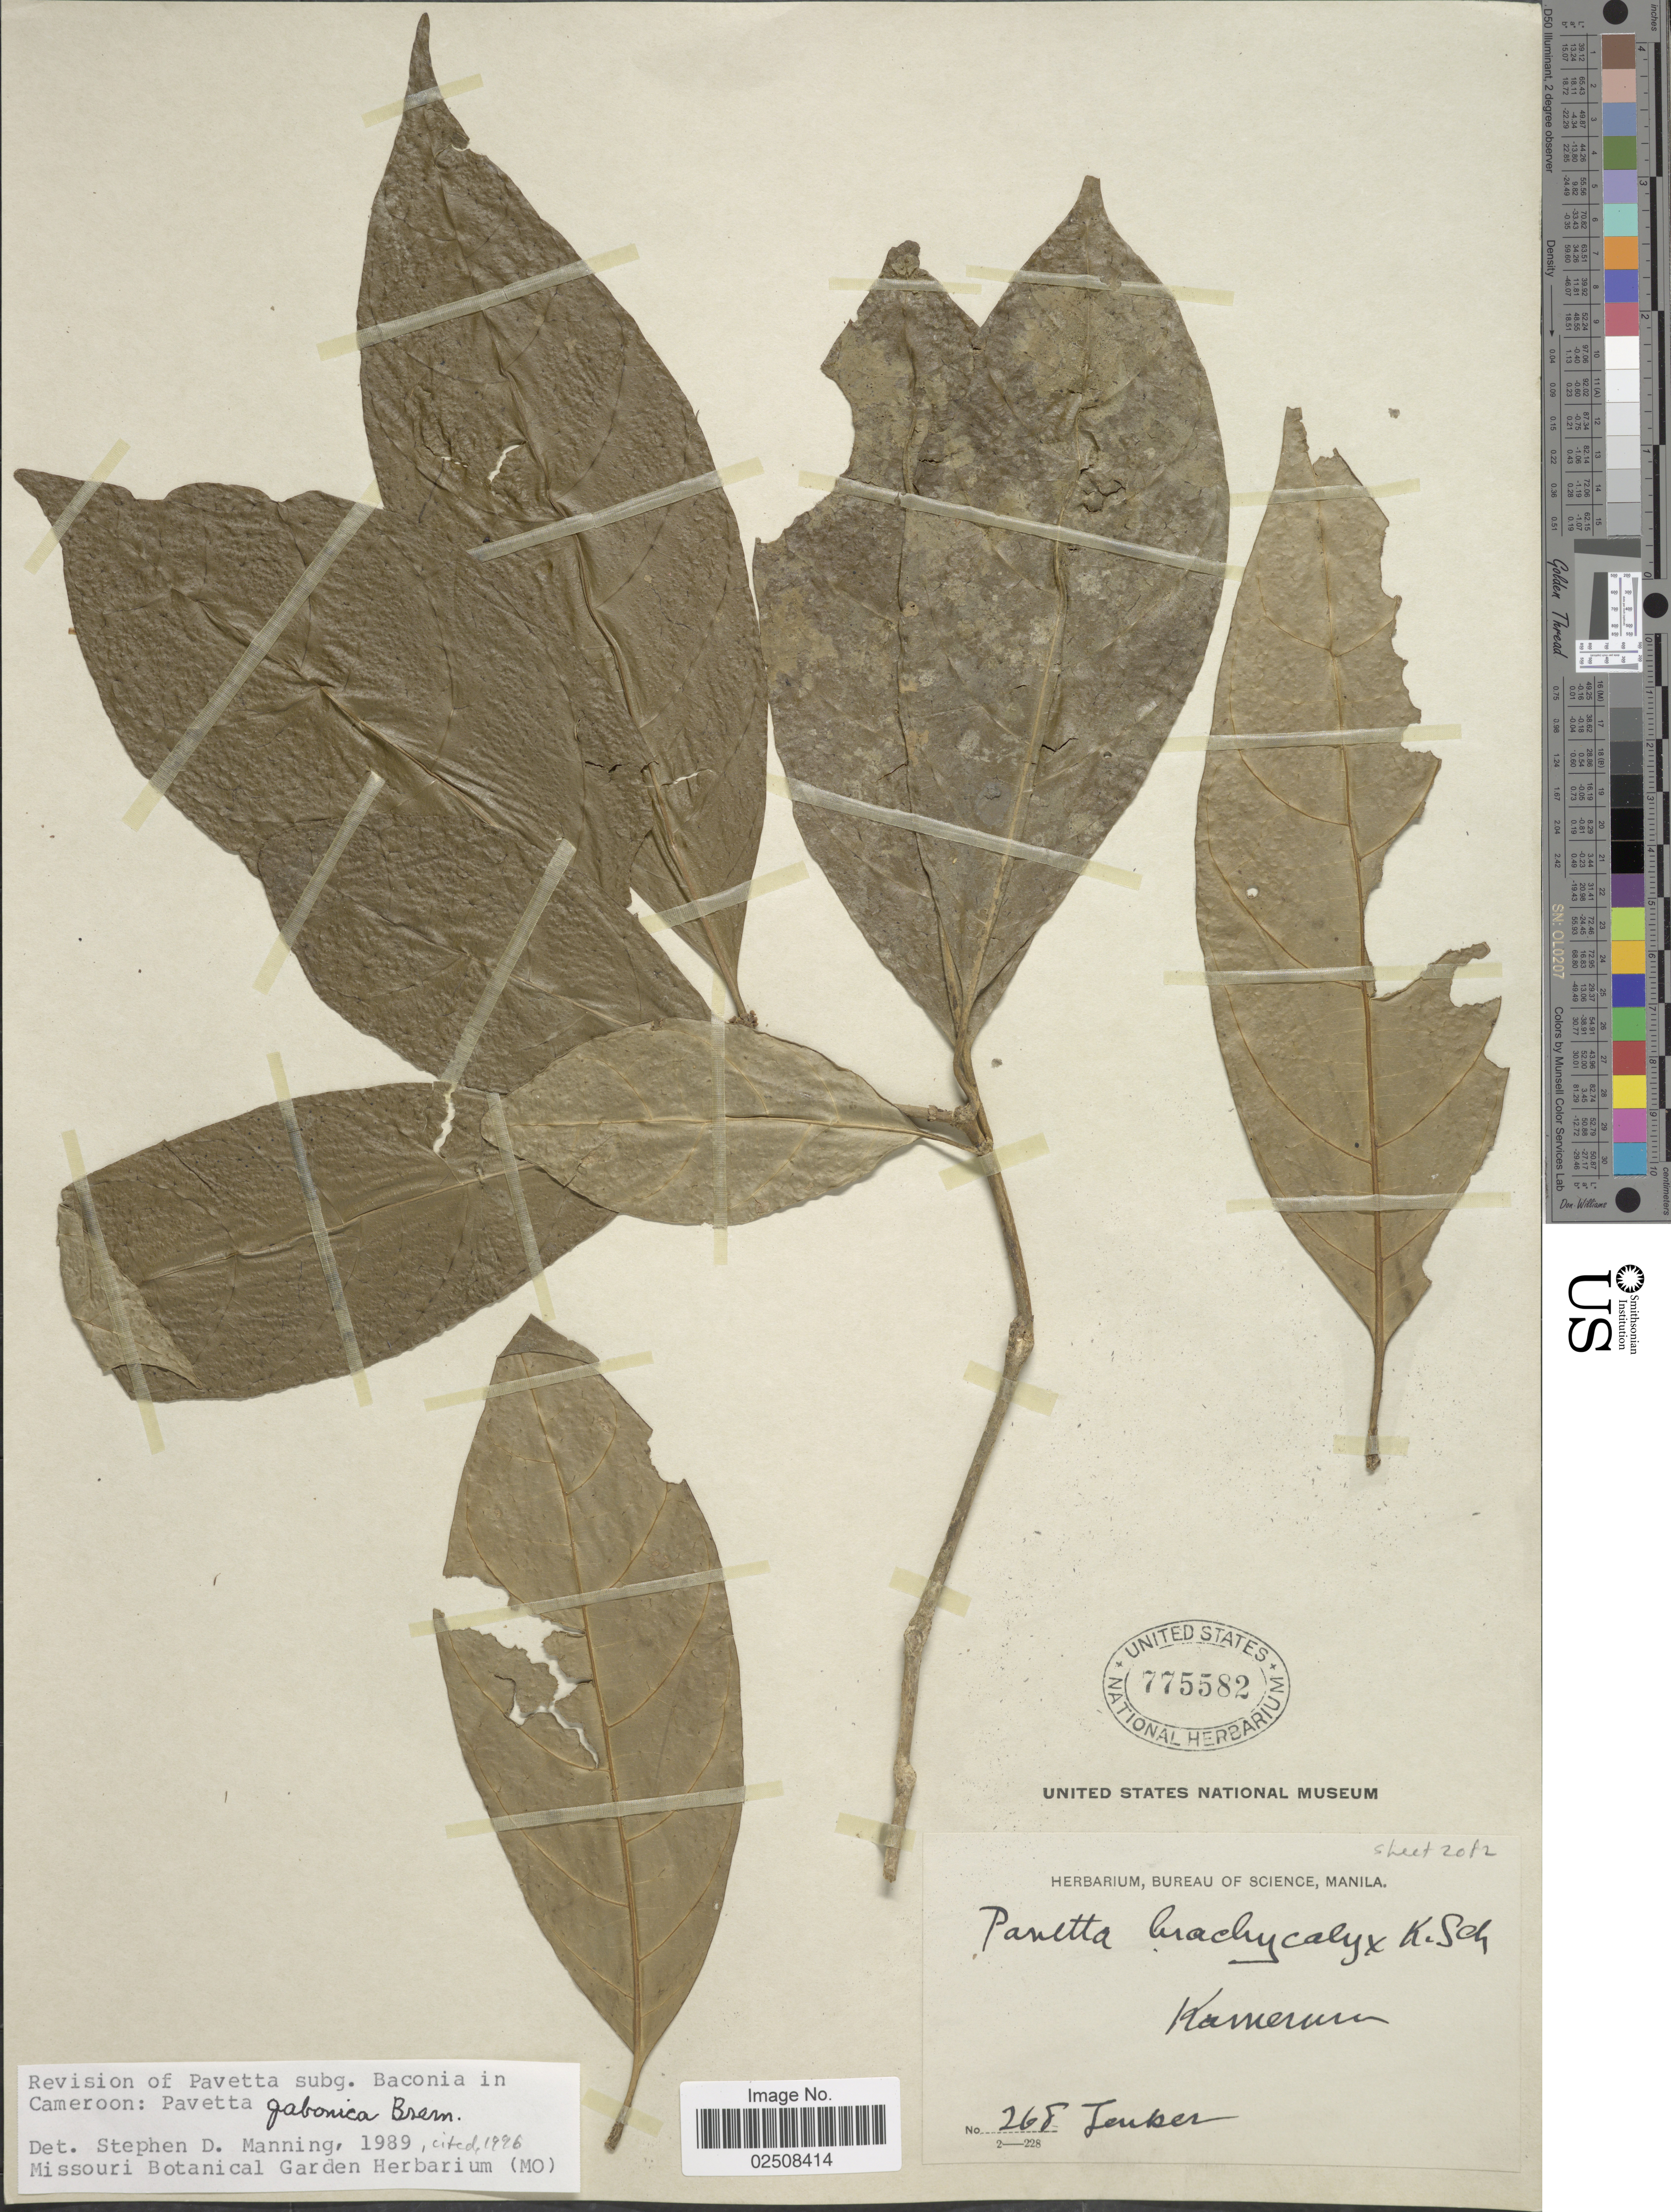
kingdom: Plantae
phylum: Tracheophyta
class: Magnoliopsida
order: Gentianales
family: Rubiaceae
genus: Pavetta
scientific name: Pavetta gabonica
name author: Bremek.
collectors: G. A. Zenker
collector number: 268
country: Cameroon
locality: Kamerun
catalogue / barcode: US 775582